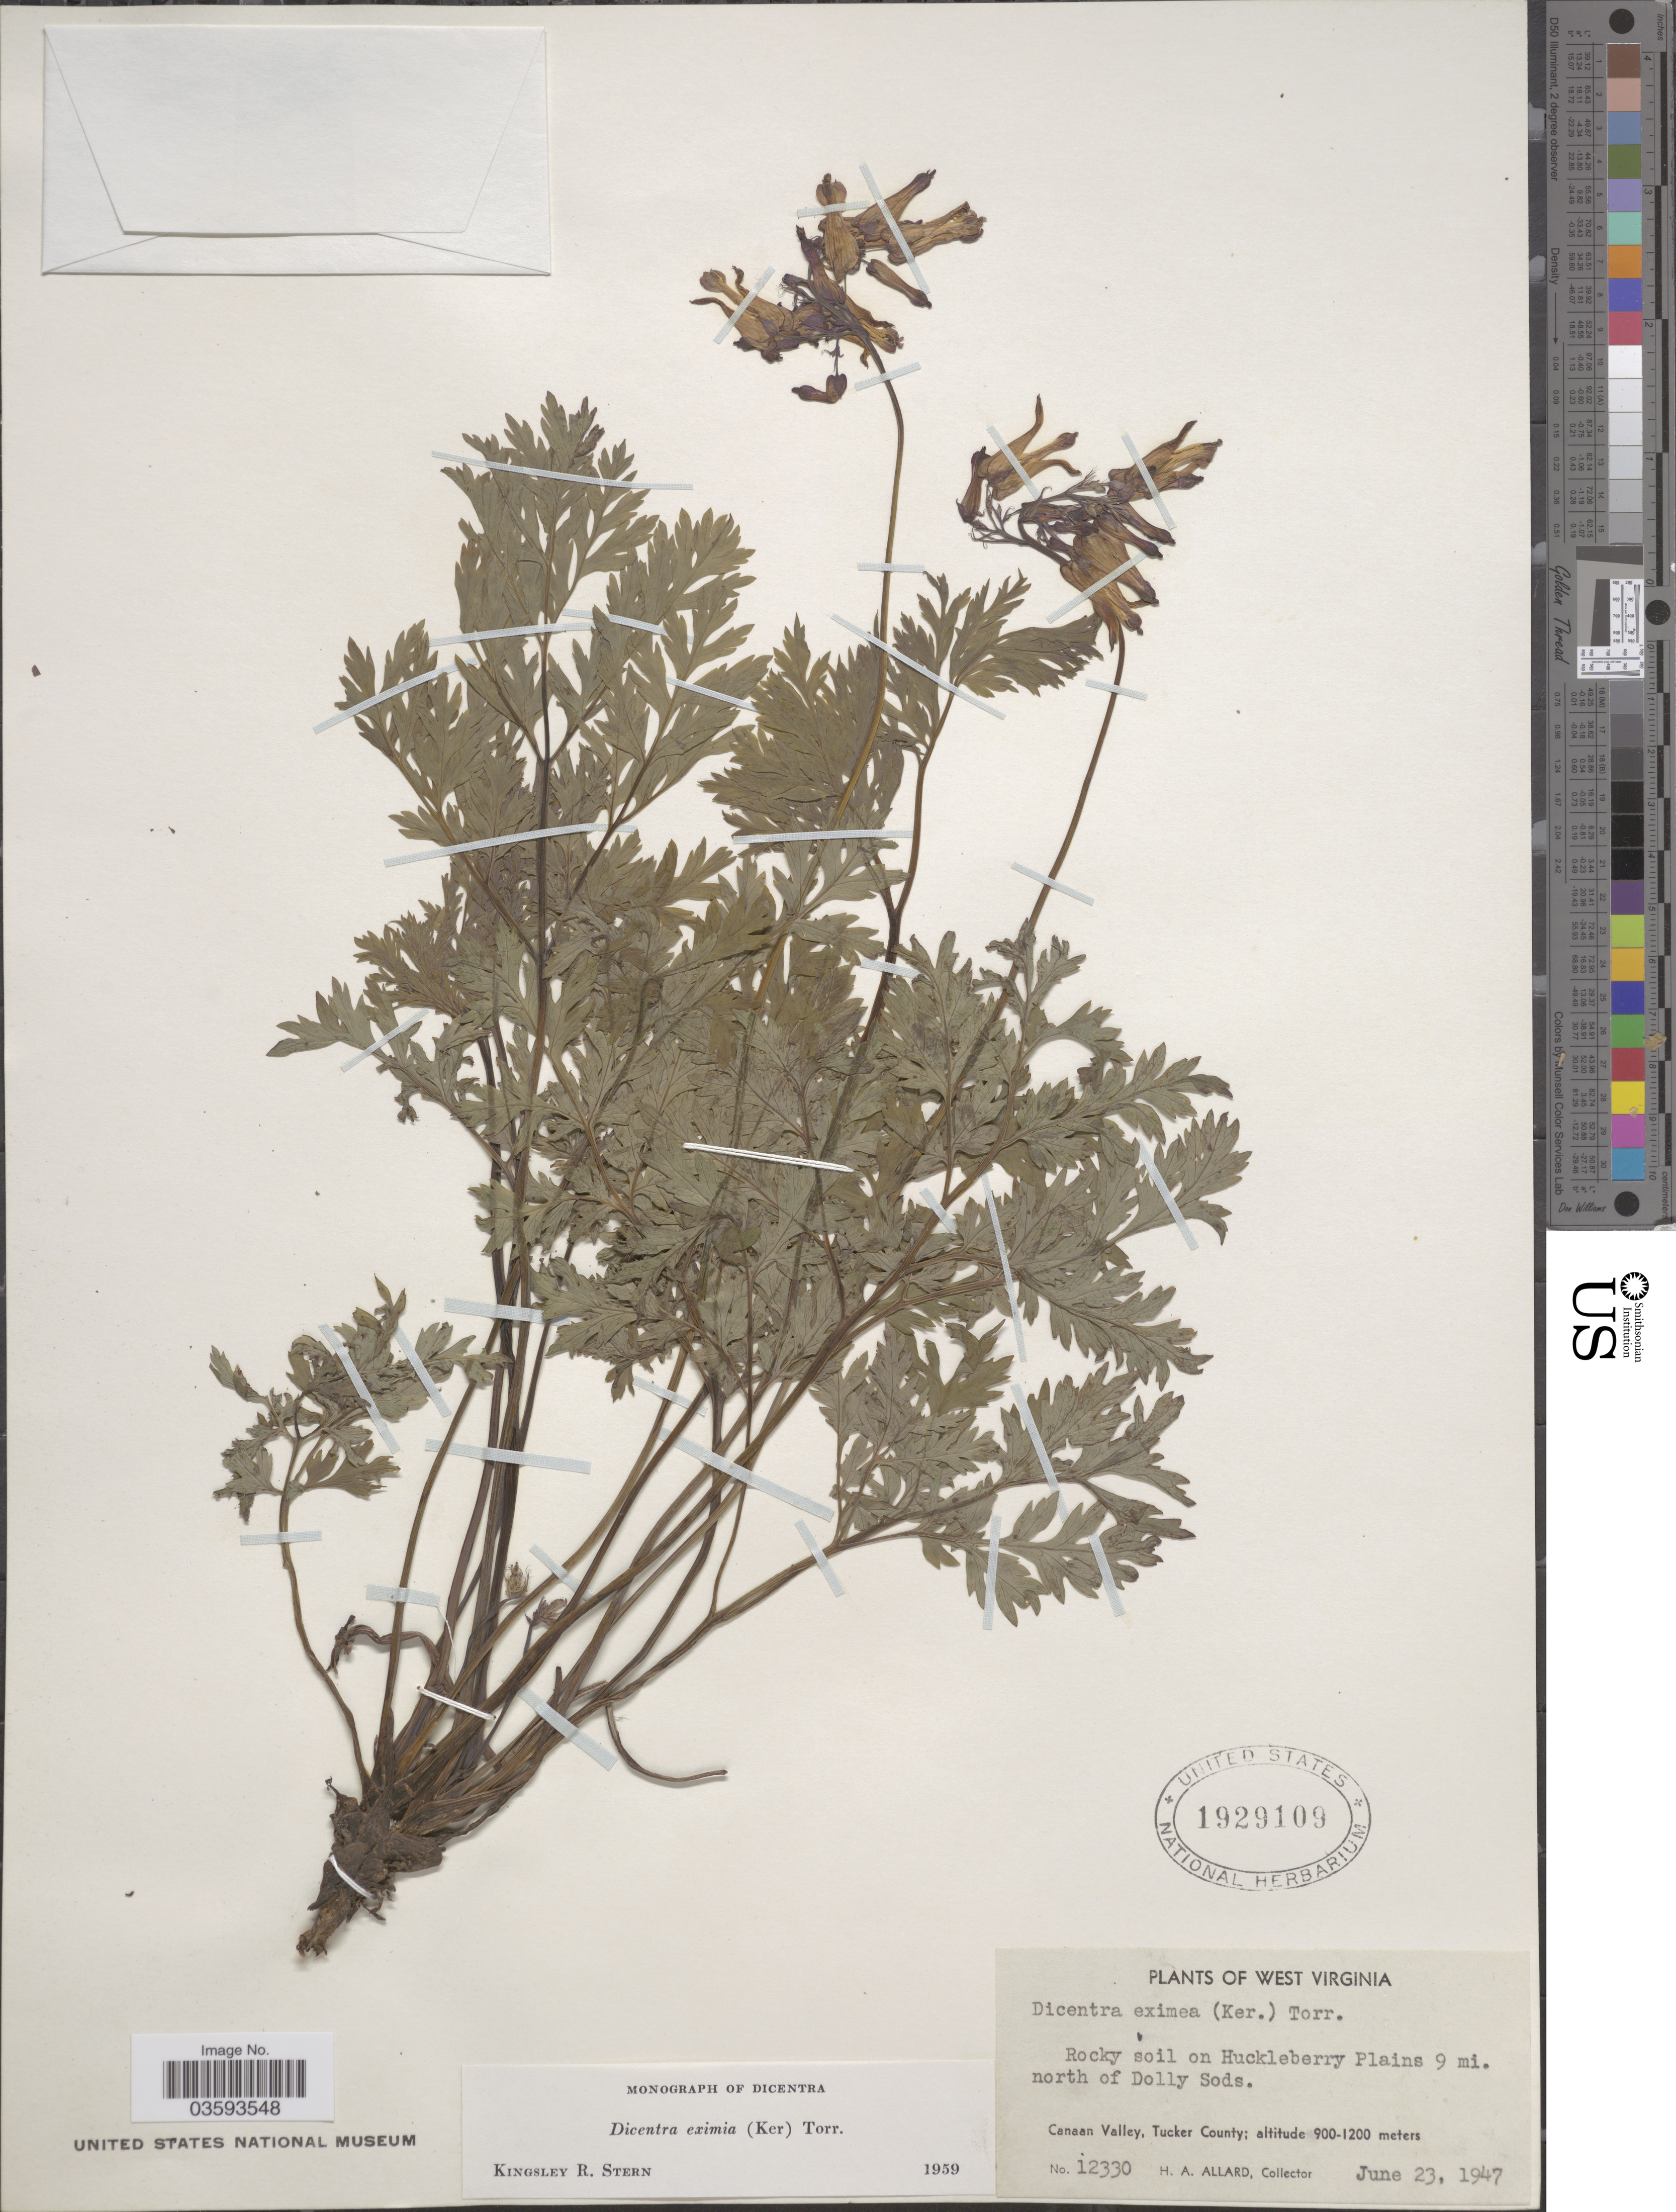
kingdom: Plantae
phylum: Tracheophyta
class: Magnoliopsida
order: Ranunculales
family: Papaveraceae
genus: Dicentra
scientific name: Dicentra eximia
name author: (Ker Gawl.) Torr.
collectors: H. A. Allard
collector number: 12330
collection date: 1947-06-23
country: United States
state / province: West Virginia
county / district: Tucker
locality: Rocky soil on Huckleberry Plains 9 mi. north of Dolly Sods. Canaan Valley, Tucker County.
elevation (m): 900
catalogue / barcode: US 1929109